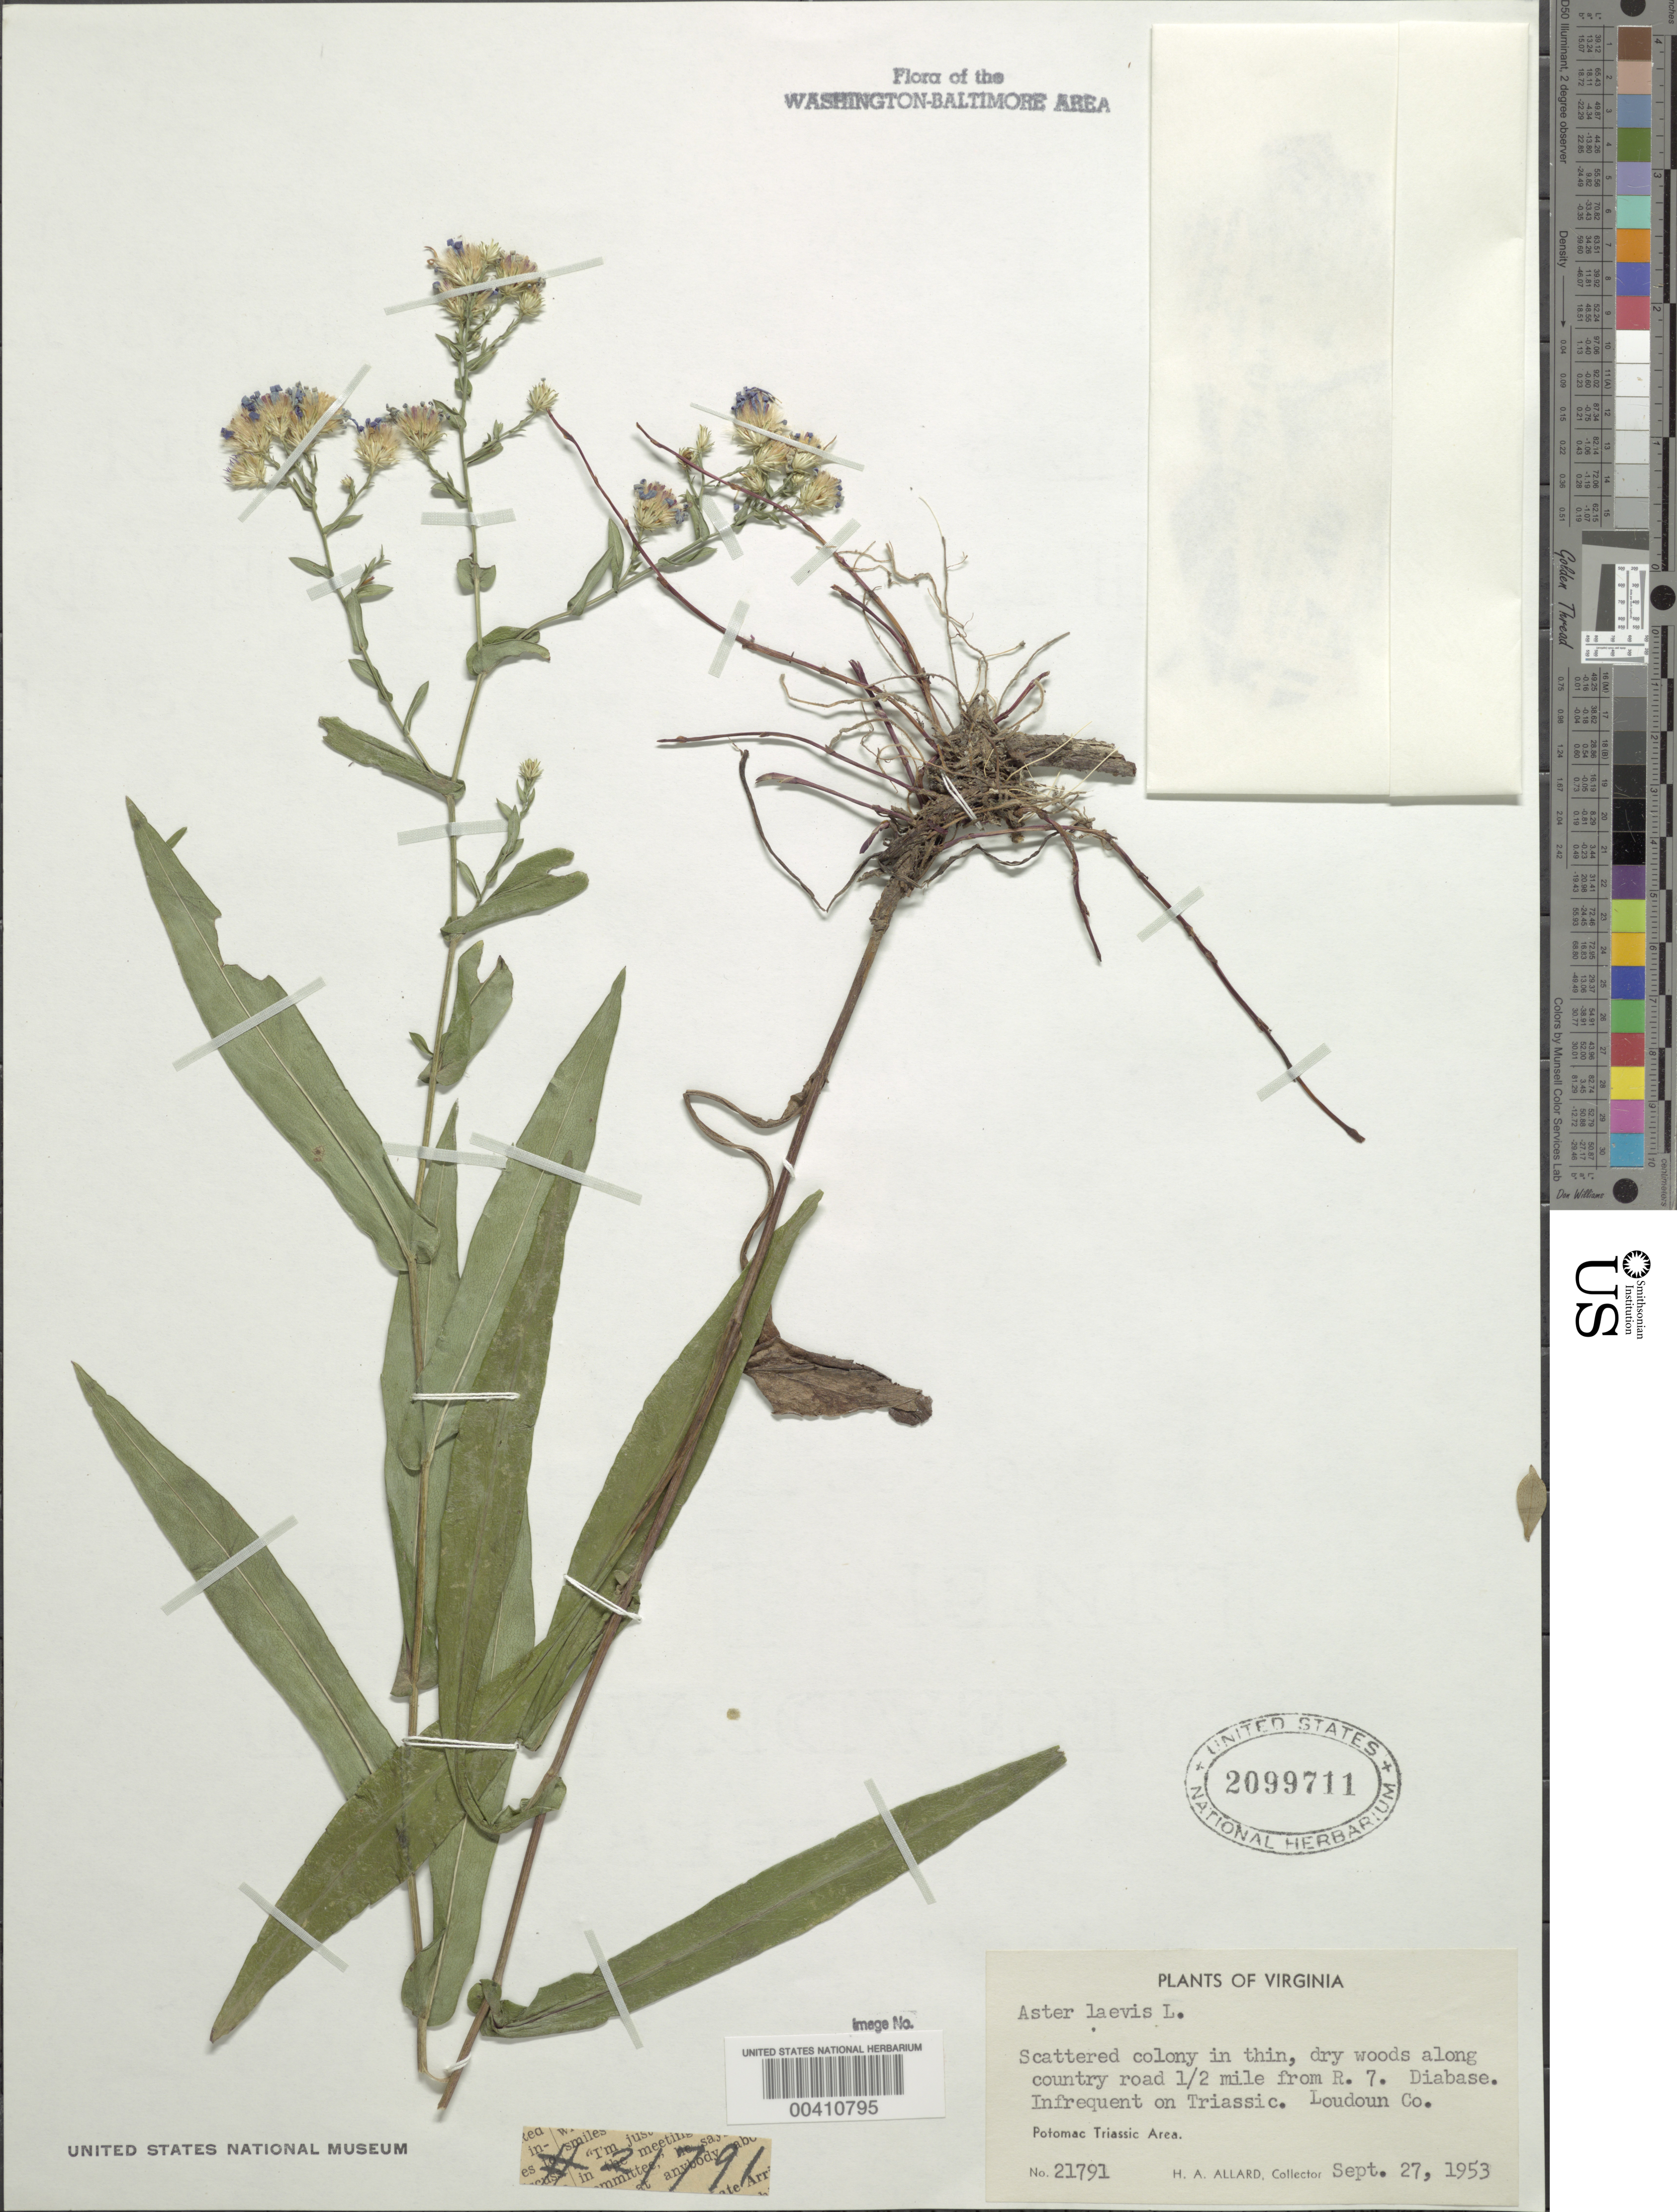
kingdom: Plantae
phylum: Tracheophyta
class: Magnoliopsida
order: Asterales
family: Asteraceae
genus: Symphyotrichum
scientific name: Symphyotrichum laeve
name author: (L.) Á. Löve & D. Löve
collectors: H. A. Allard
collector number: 21791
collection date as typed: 27 Sep 1953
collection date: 1953-09-27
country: United States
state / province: Virginia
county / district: Loudoun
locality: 0.5 mi. from Rt. 7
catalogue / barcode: US 2099711